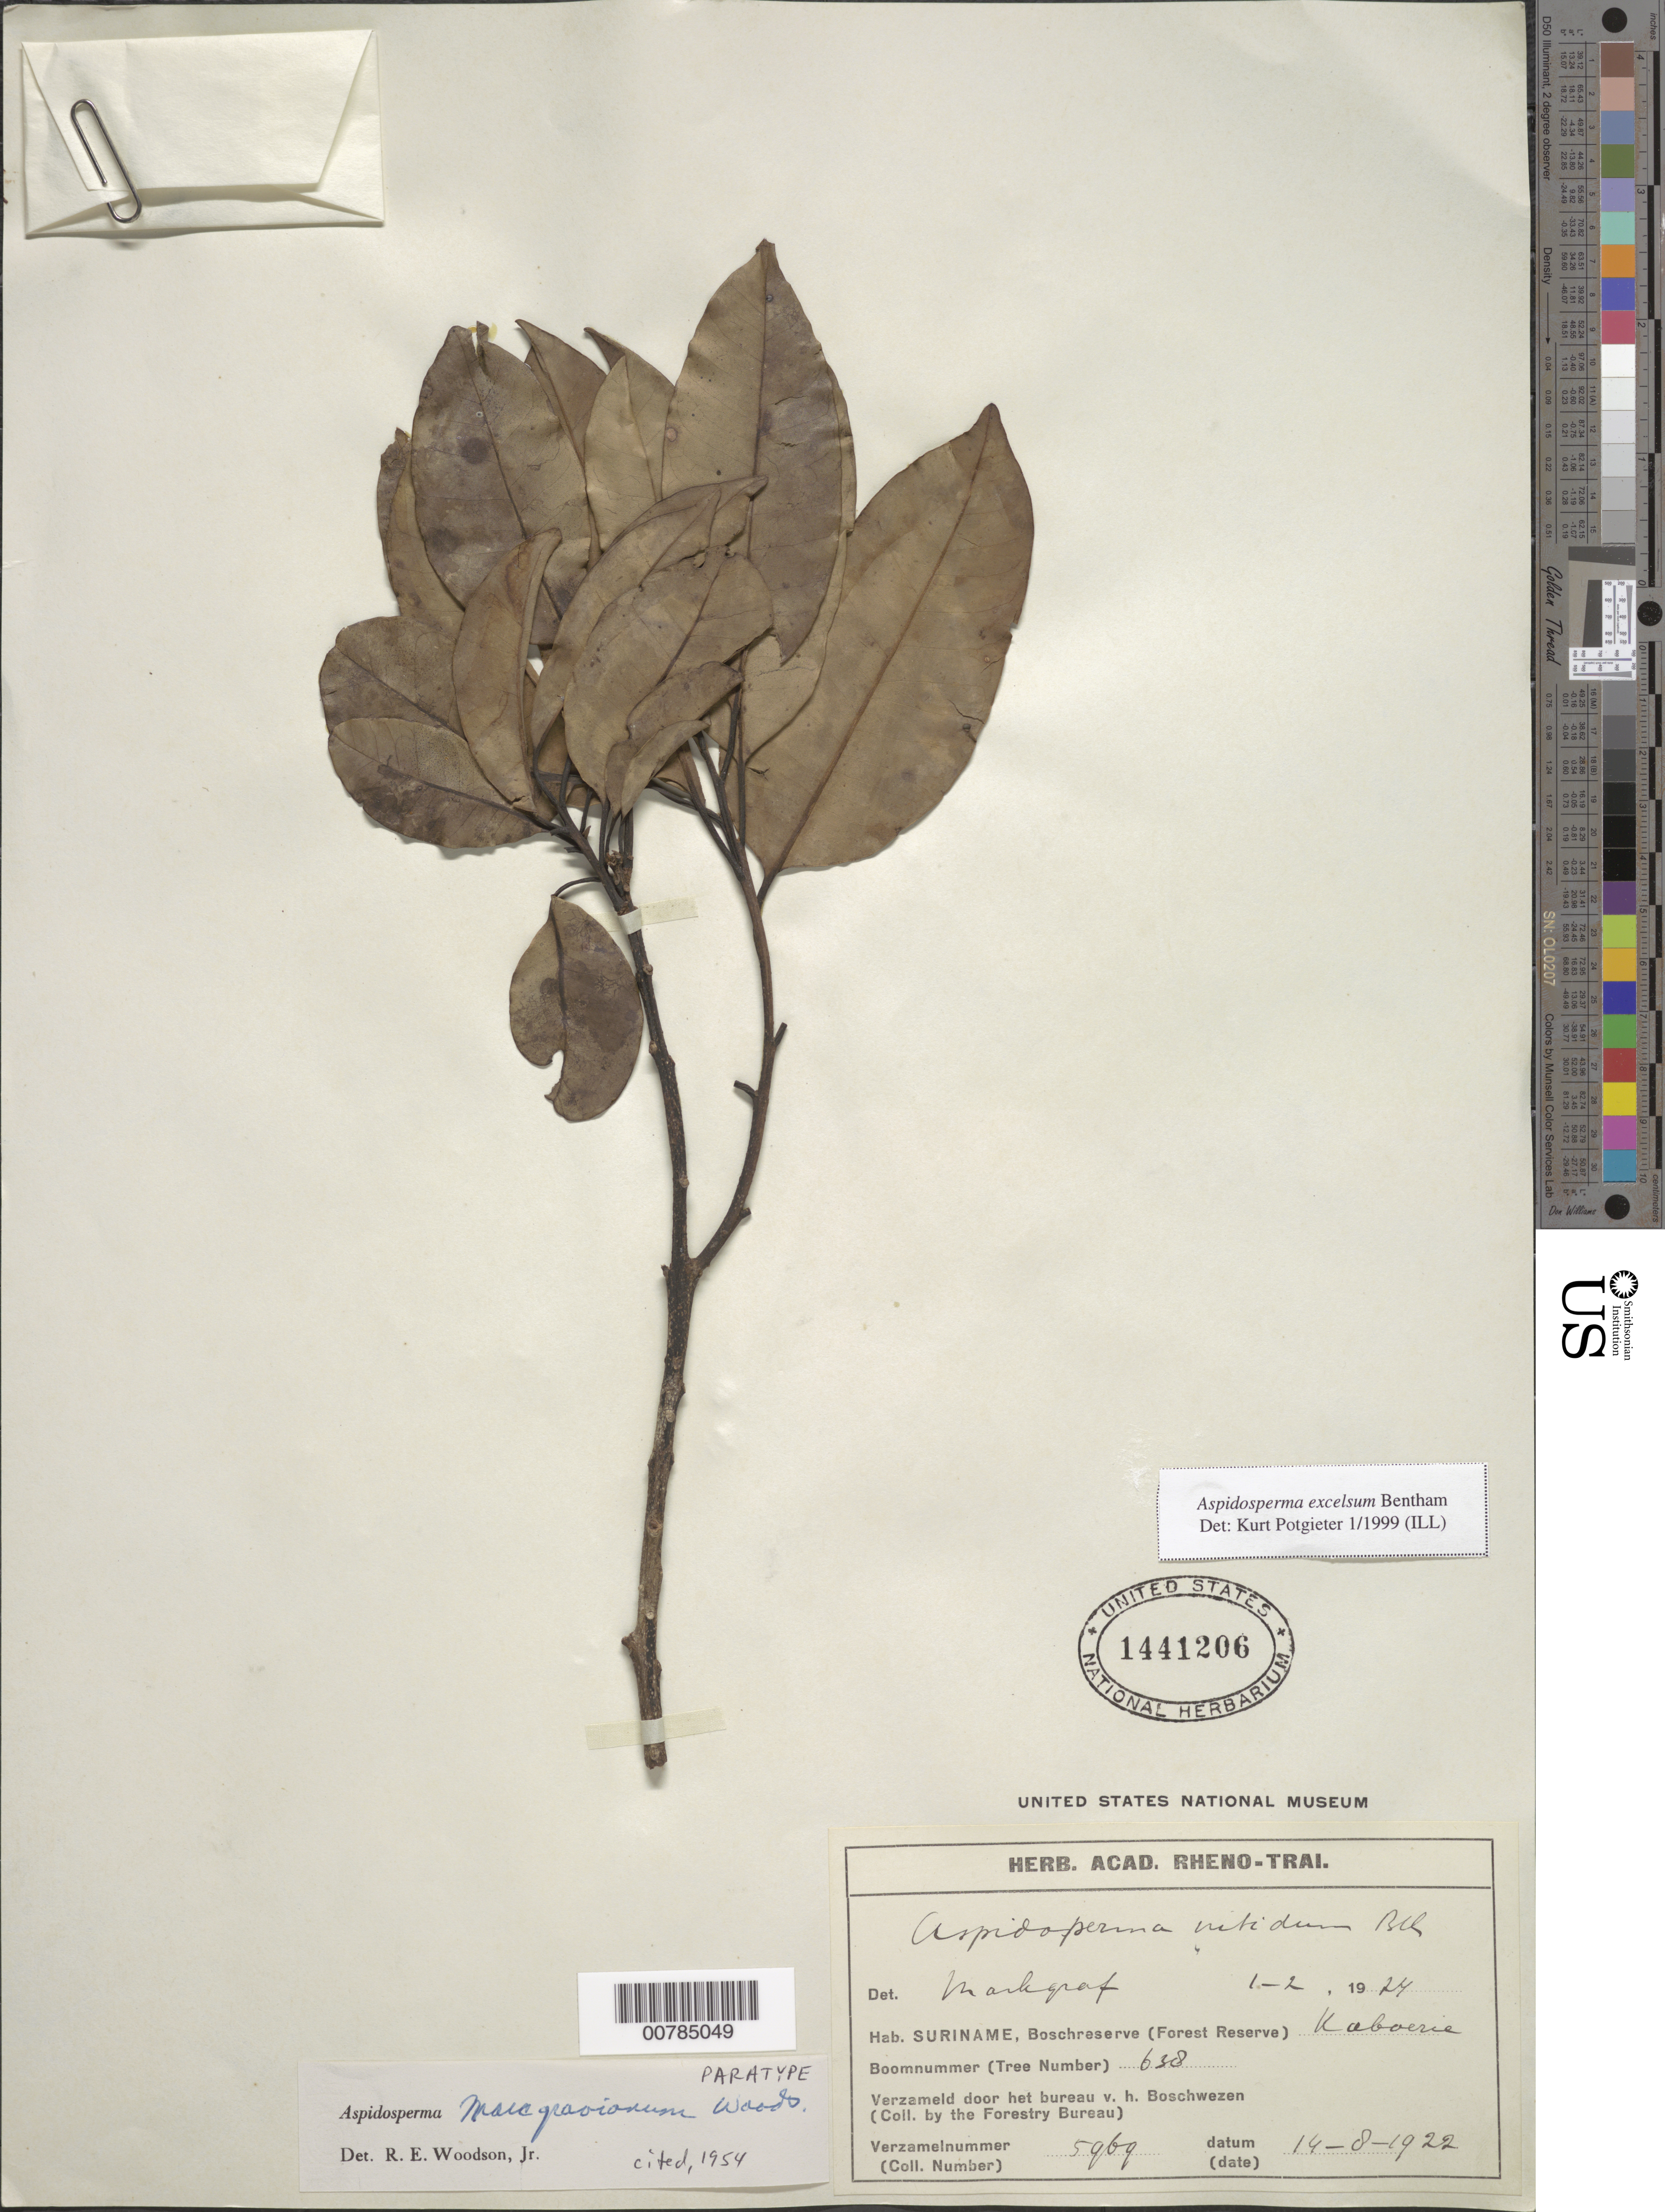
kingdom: Plantae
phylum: Tracheophyta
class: Magnoliopsida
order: Gentianales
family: Apocynaceae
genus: Aspidosperma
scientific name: Aspidosperma excelsum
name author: Benth.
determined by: Potgieter, K.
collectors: Forestry Bureau-Surinam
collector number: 5969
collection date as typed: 14-Aug-22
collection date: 1922-08-14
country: Suriname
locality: Forest Reserve, Kaboerie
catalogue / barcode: US 1441206